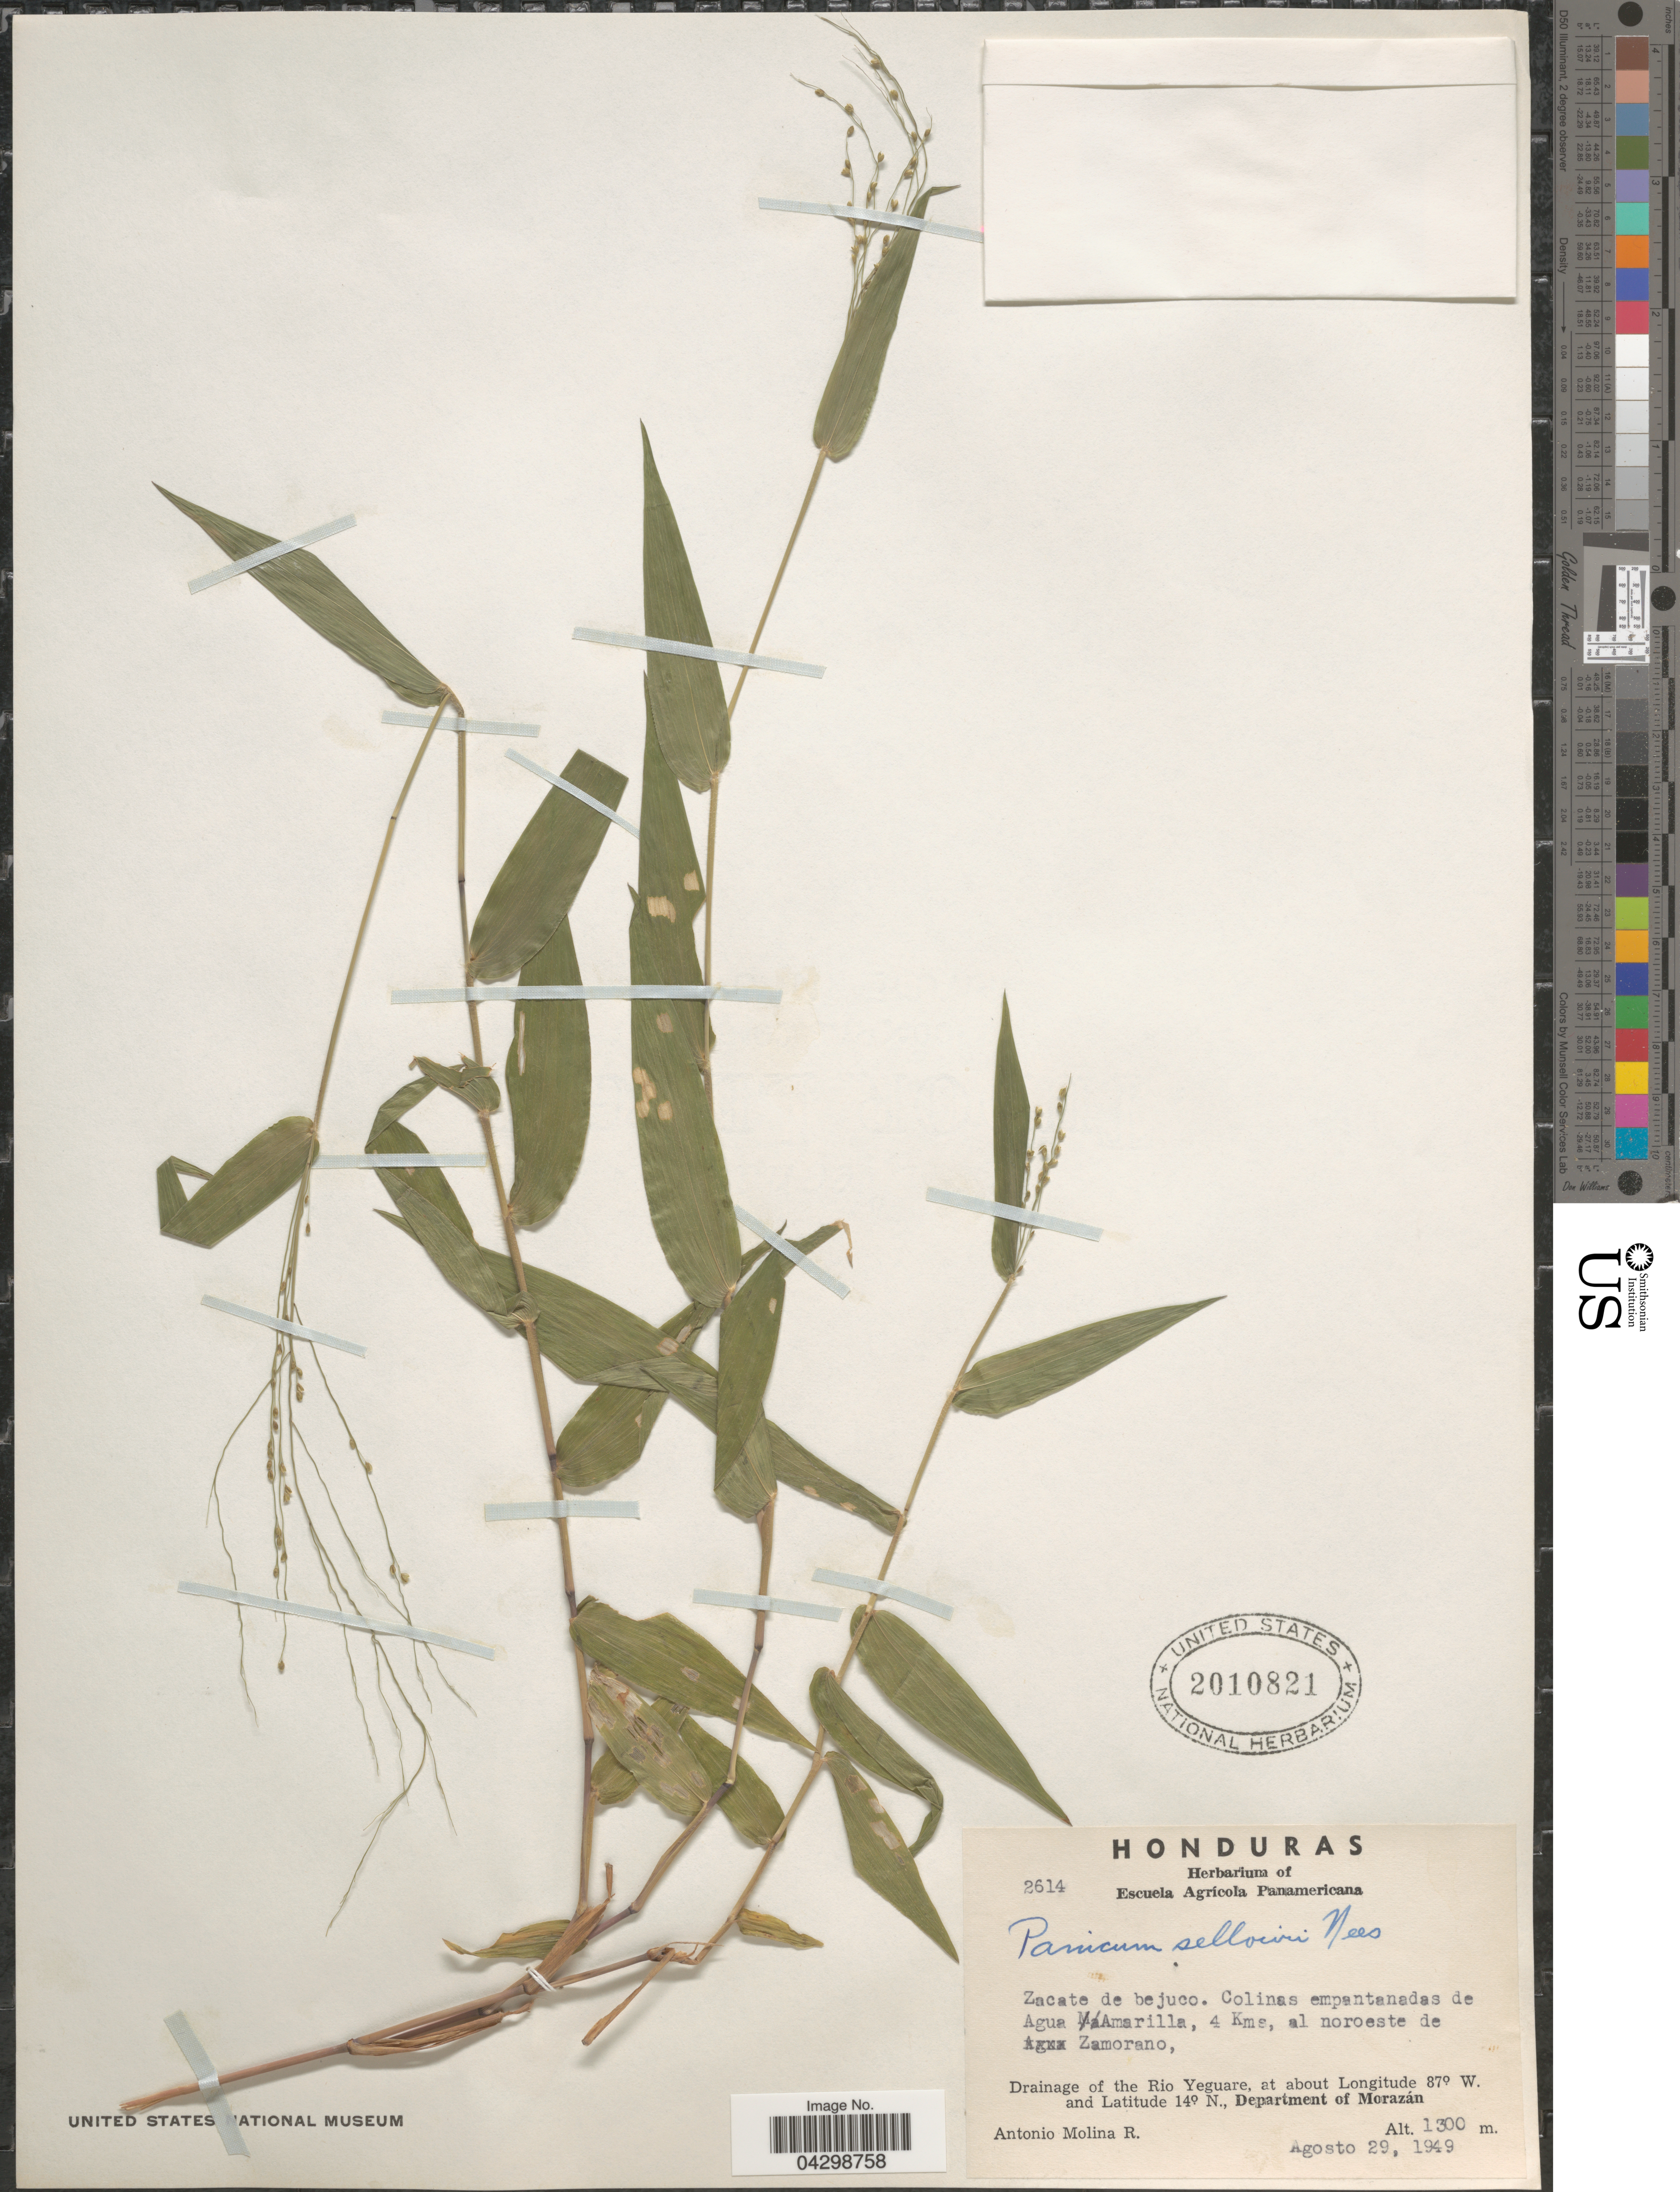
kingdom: Plantae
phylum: Tracheophyta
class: Liliopsida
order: Poales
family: Poaceae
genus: Panicum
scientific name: Panicum sellowii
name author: Nees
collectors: A. Molina R.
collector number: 2614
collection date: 1949-08-29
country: Honduras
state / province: Fco. Morazán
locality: Zacate de bejuco. Colinas empantanadas de Agua Amarilla, 4 Kms, al noroeste de Zamorano, Drainage of the Rio Yeguare, Department of Morazán.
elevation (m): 1300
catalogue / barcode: US 2010821